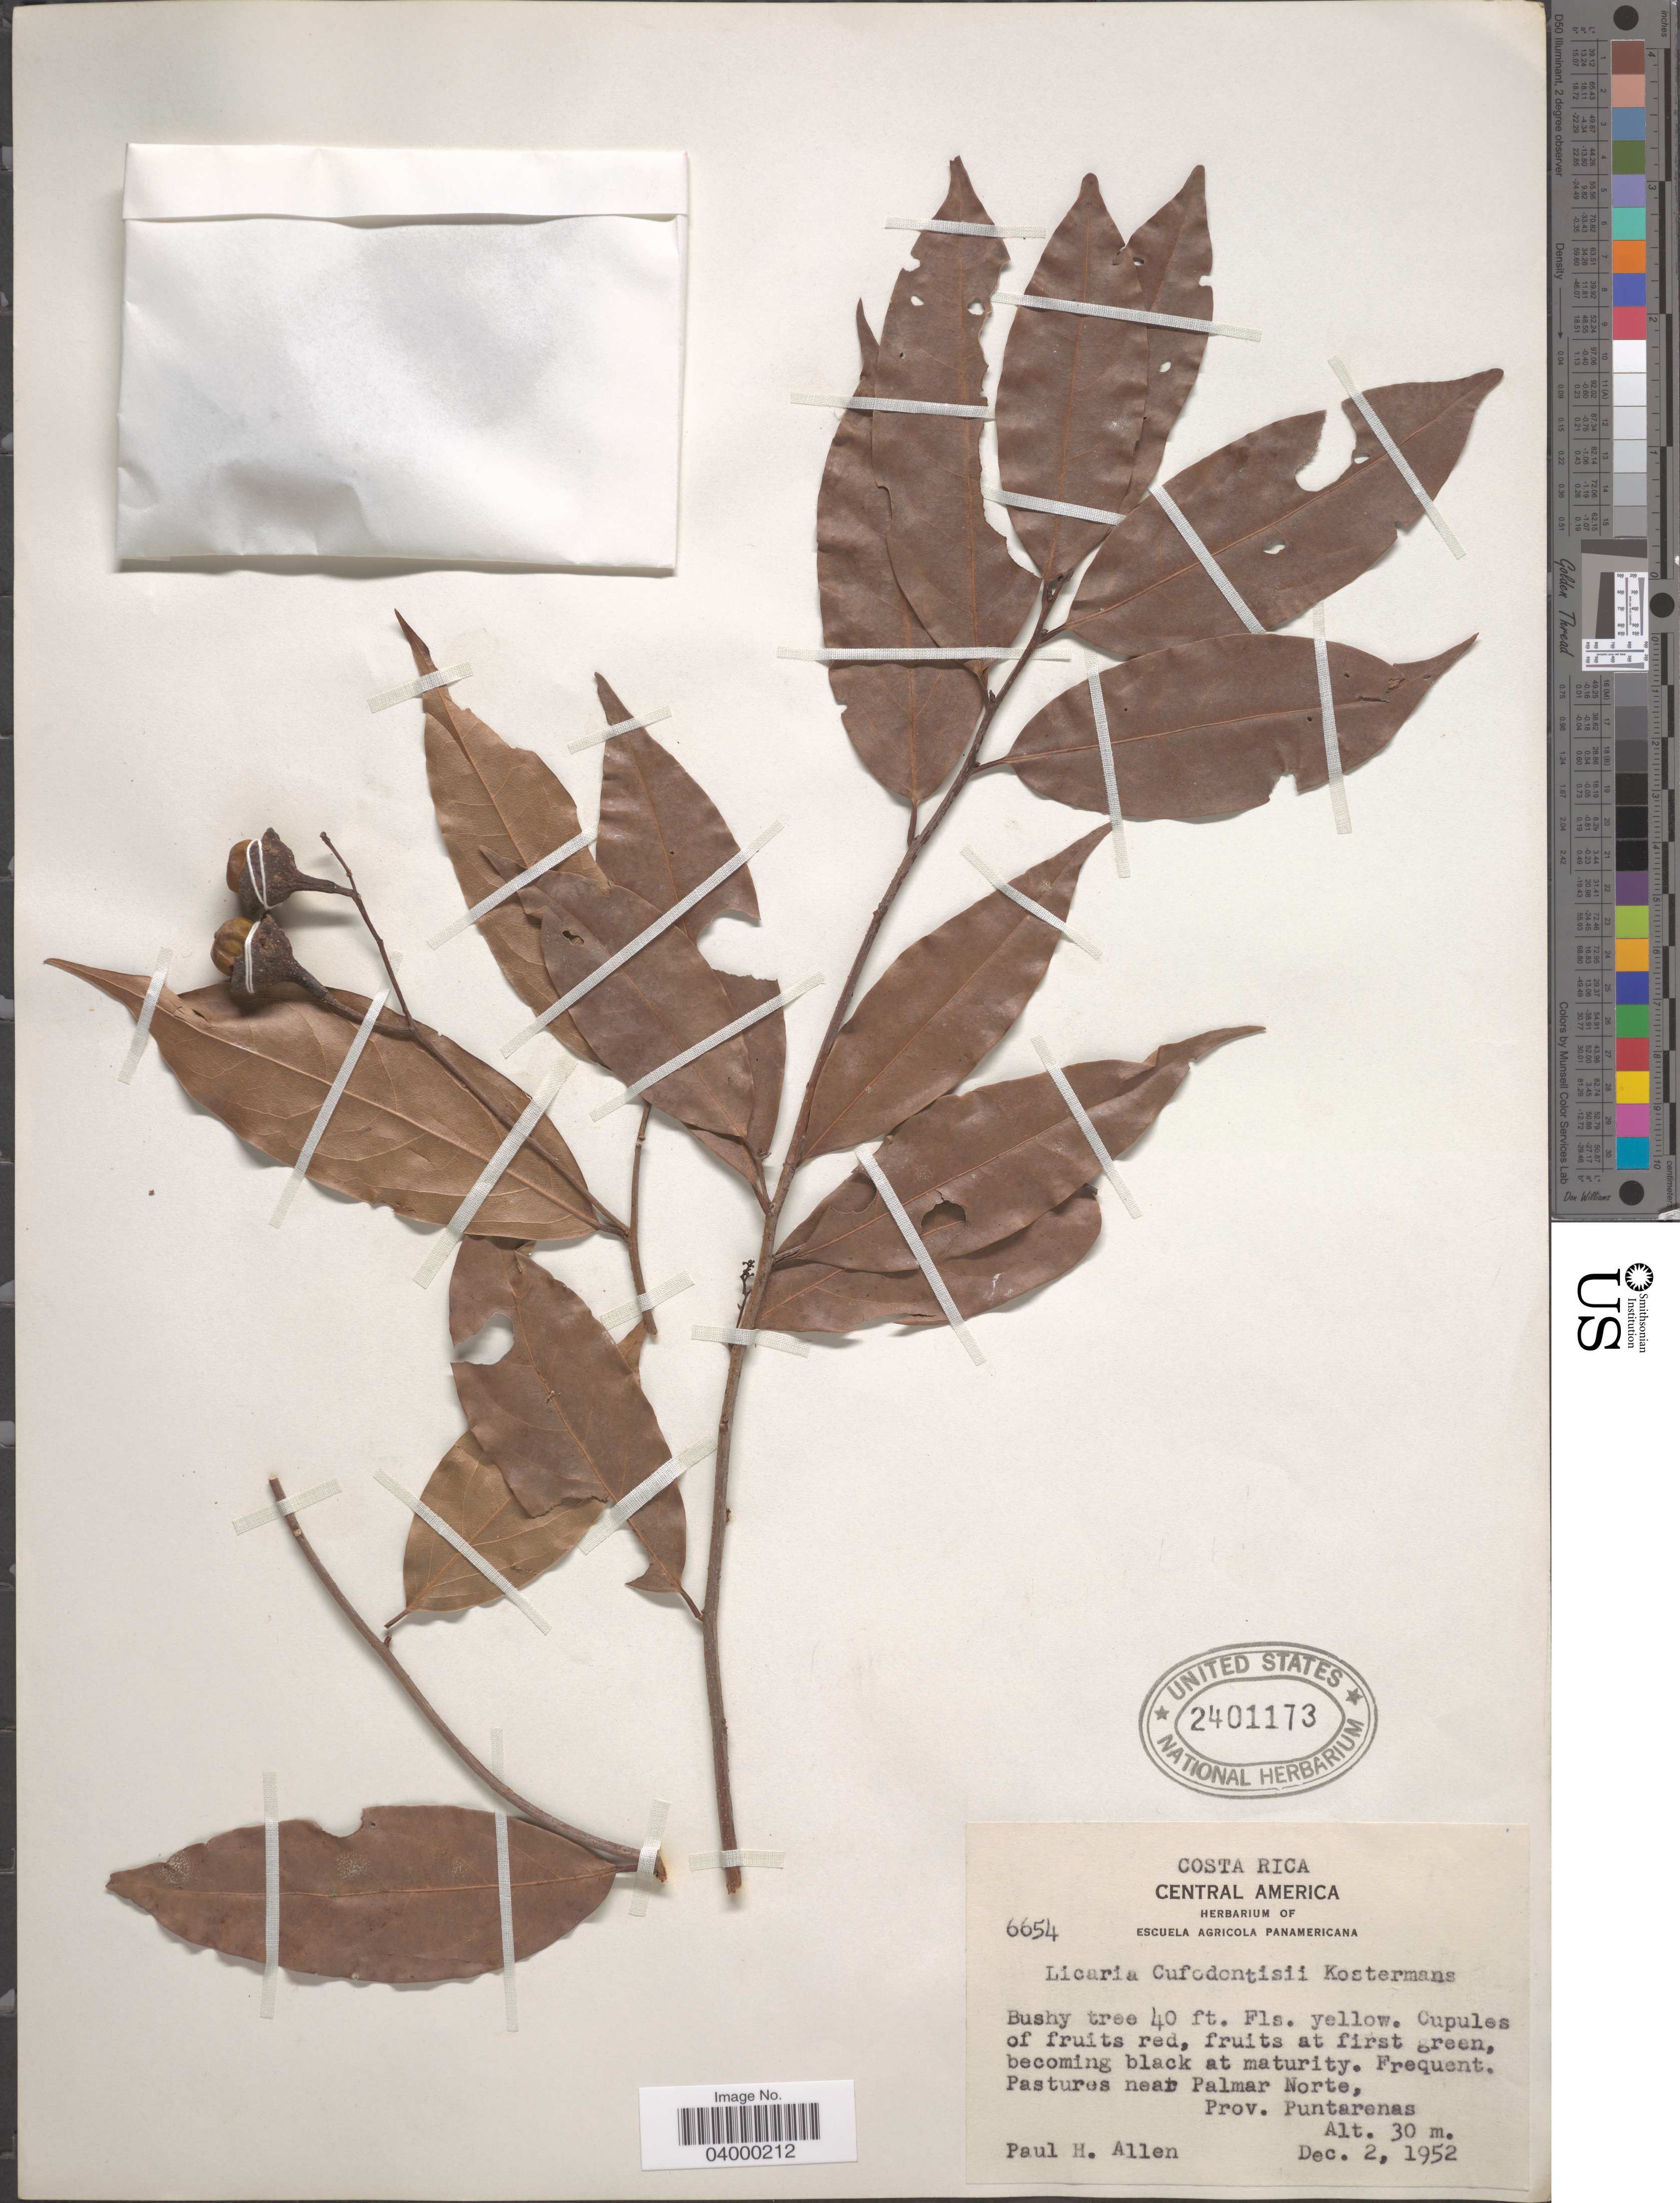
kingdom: Plantae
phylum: Tracheophyta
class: Magnoliopsida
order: Laurales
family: Lauraceae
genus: Licaria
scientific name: Licaria cufodontisii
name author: Kosterm.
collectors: P. H. Allen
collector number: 6654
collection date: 1952-12-02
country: Costa Rica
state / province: Puntarenas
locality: Pastures near Palmar Norte.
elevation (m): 30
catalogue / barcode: US 2401173